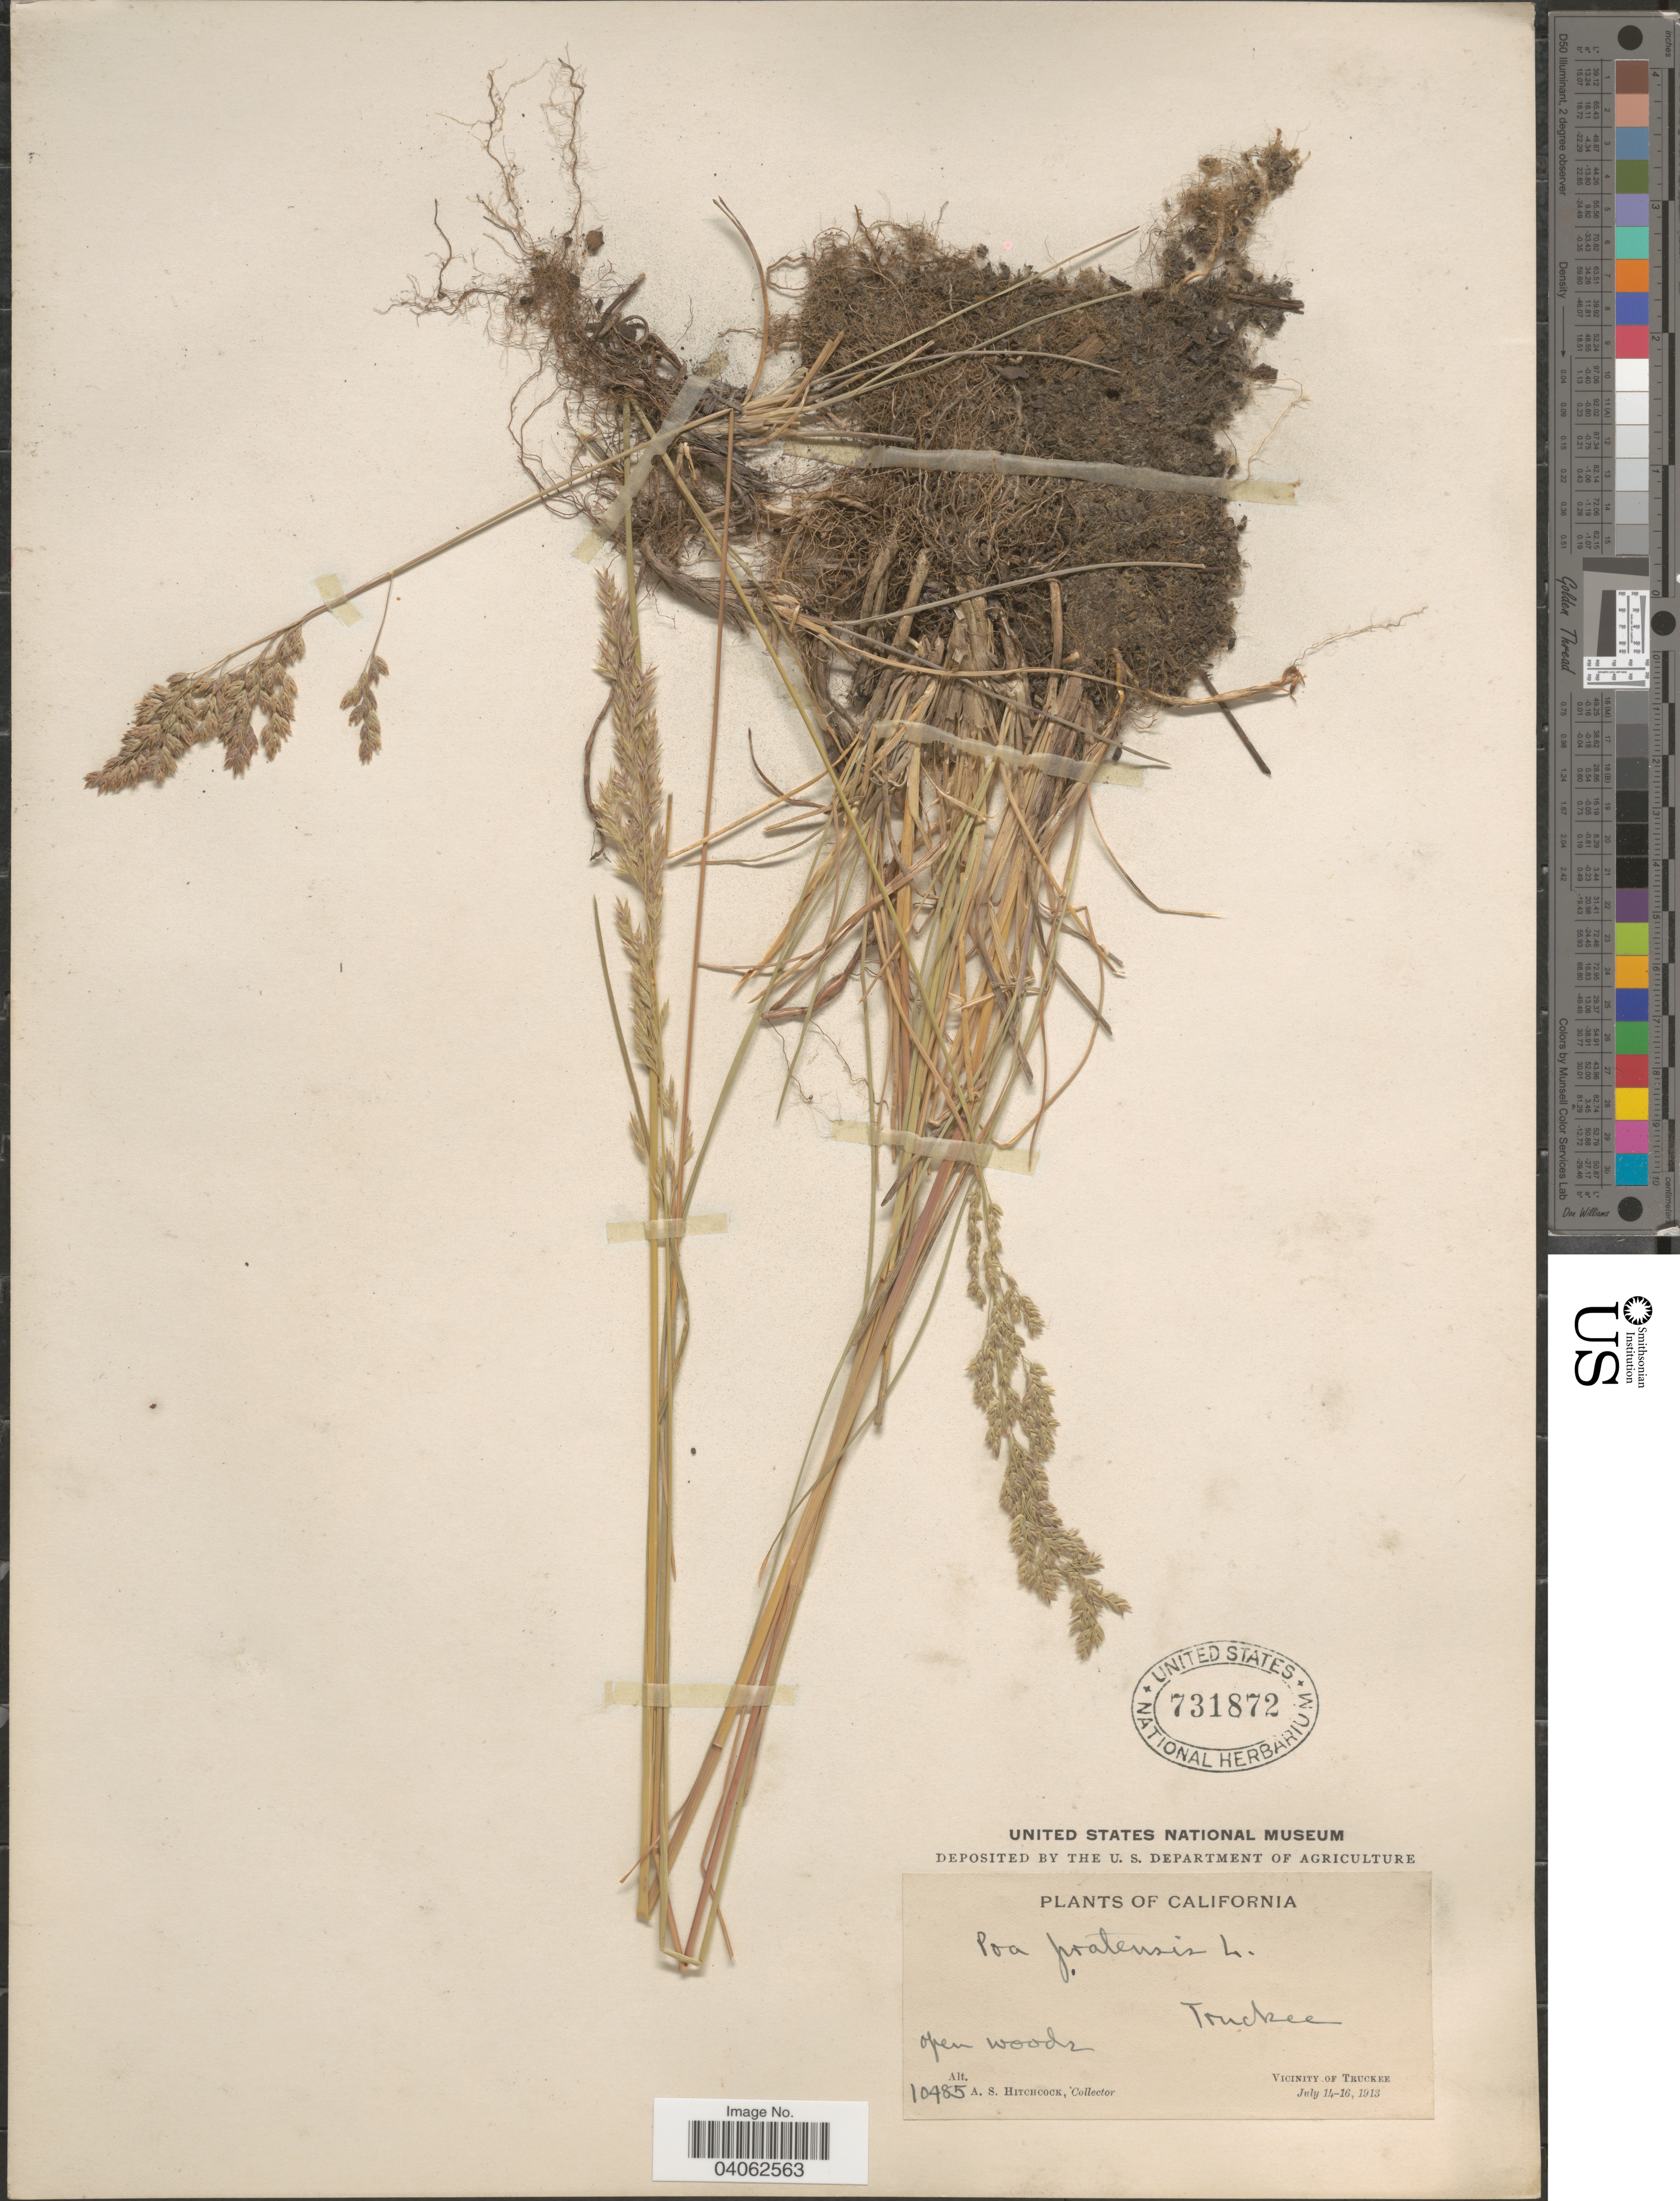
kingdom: Plantae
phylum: Tracheophyta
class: Liliopsida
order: Poales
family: Poaceae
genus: Poa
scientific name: Poa pratensis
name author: L.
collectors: A. S. Hitchcock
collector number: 10485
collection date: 1913-07-14/1913-07-16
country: United States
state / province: California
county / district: Nevada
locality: Truckee. Vicinity of Truckee.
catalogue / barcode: US 731872